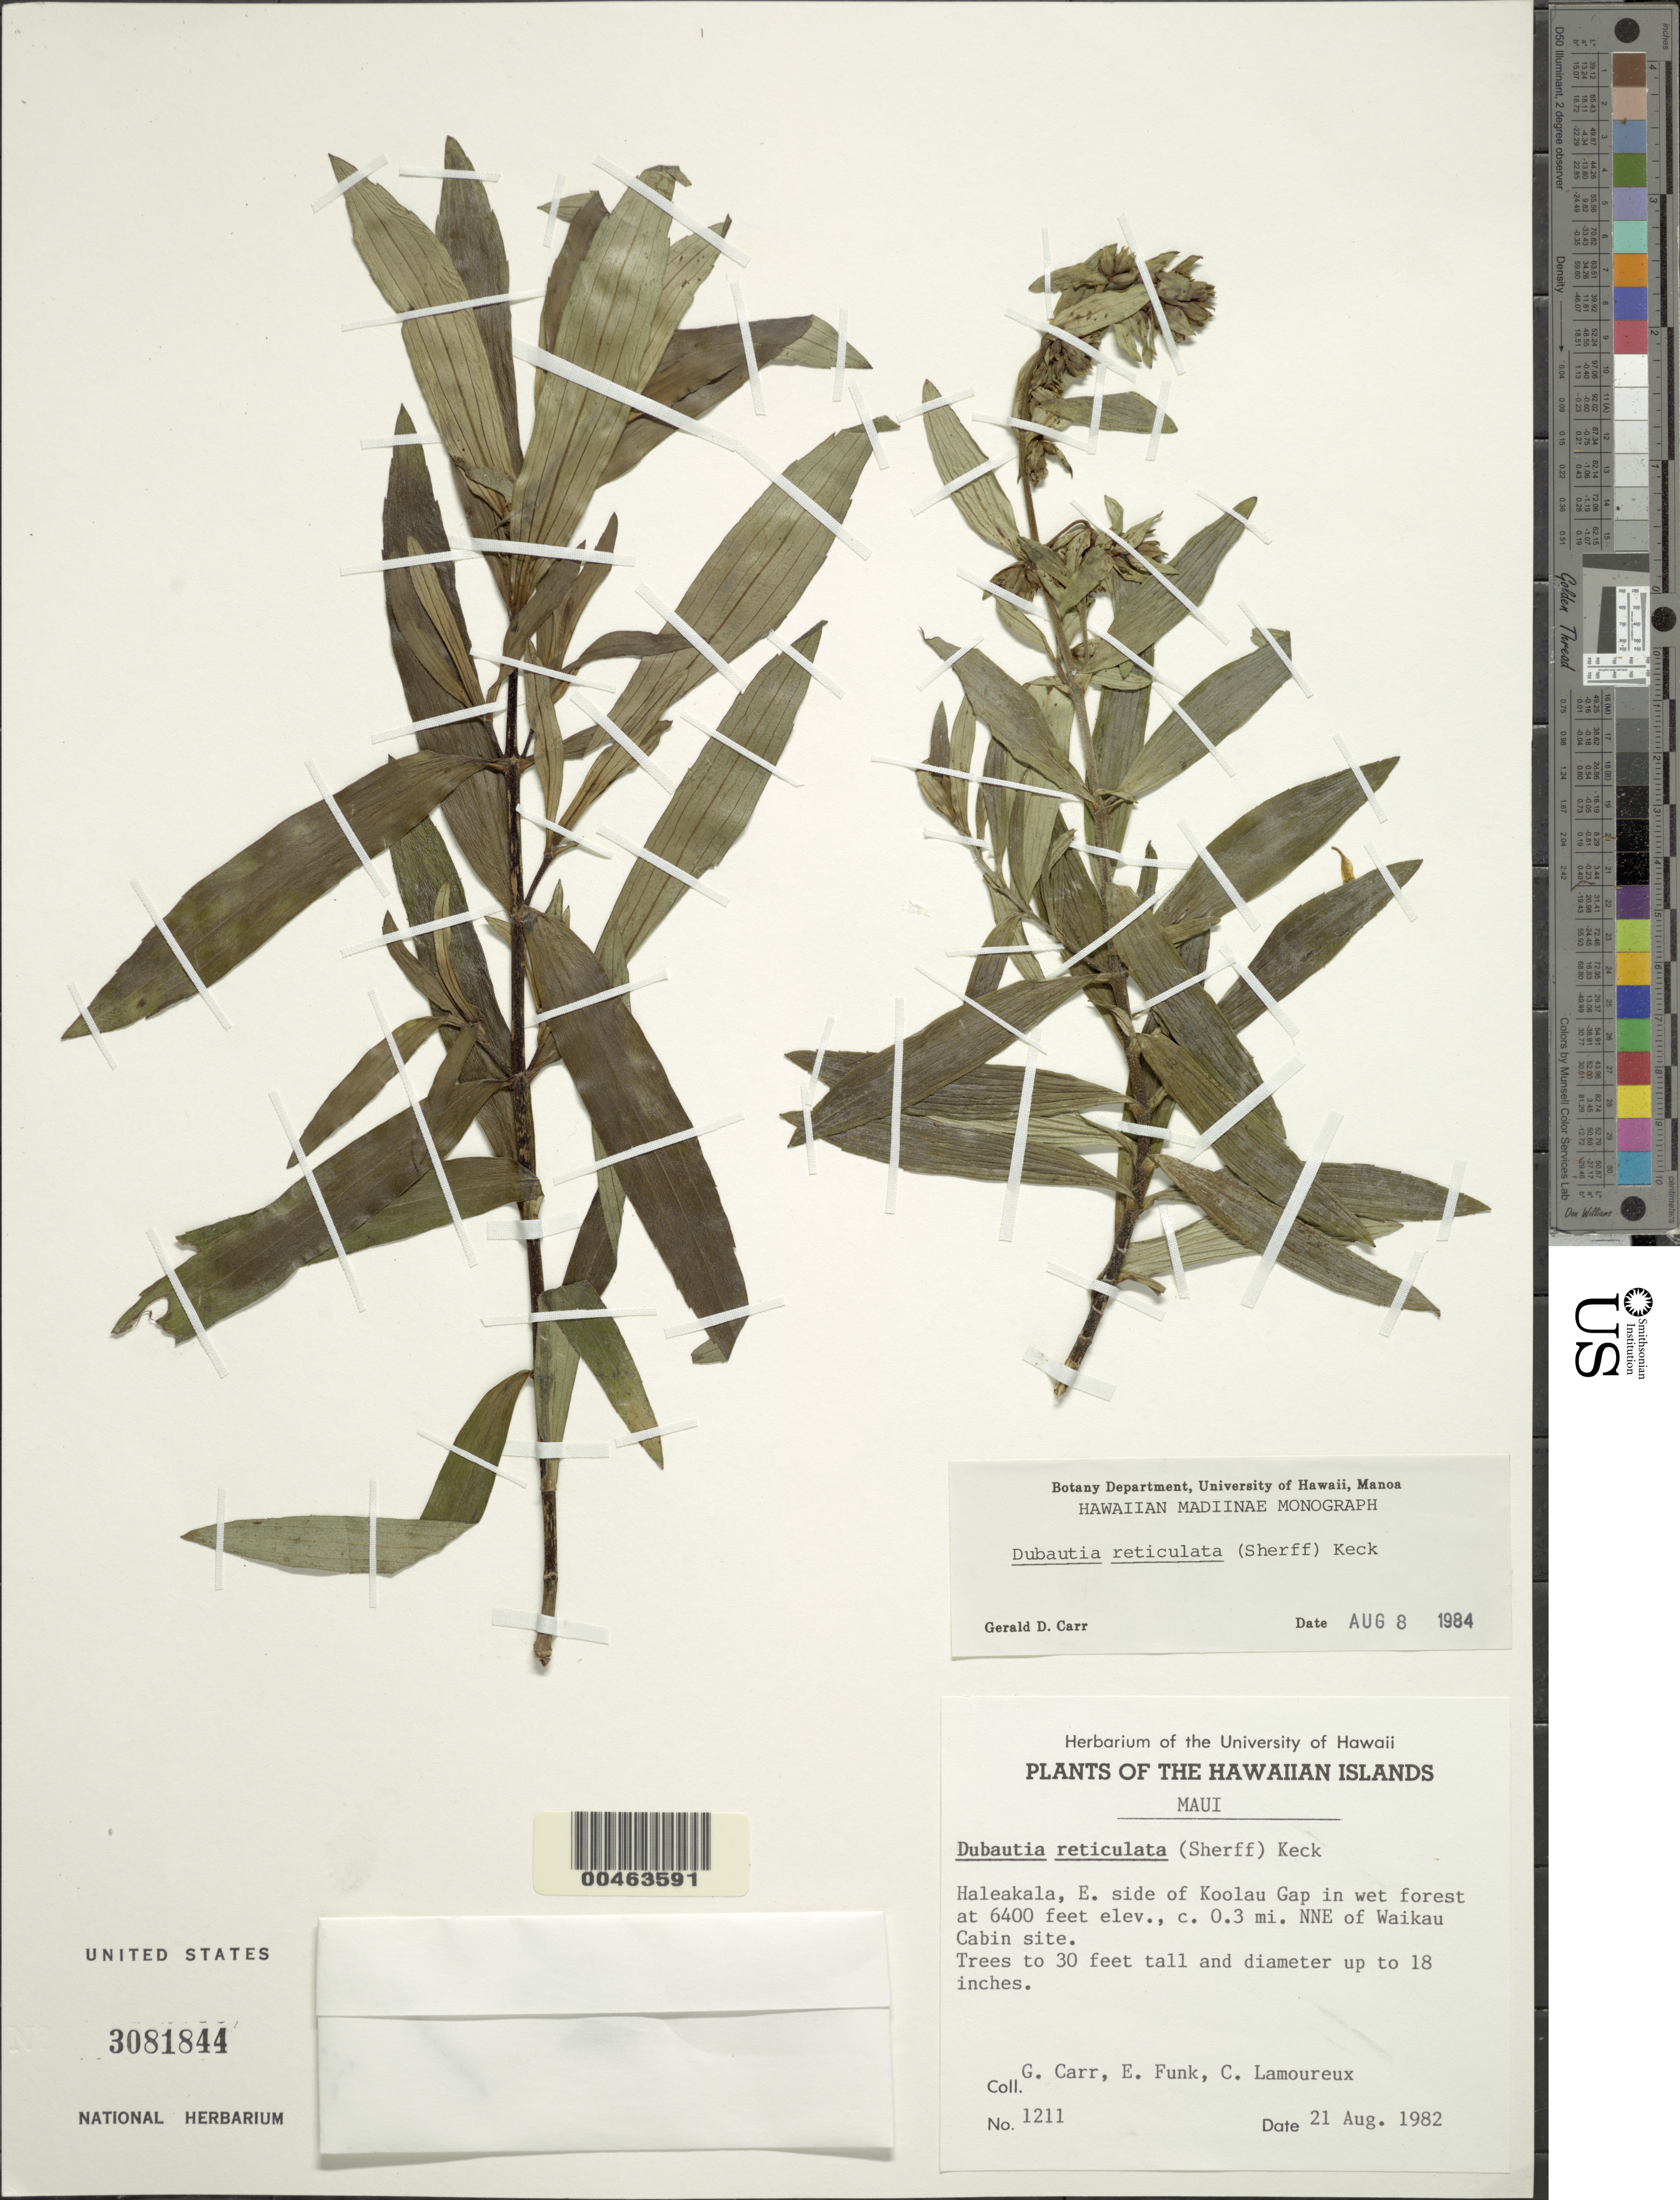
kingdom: Plantae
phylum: Tracheophyta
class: Magnoliopsida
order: Asterales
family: Asteraceae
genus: Dubautia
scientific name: Dubautia reticulata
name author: (Sherff) D.D. Keck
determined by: Carr, G. D.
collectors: G. D. Carr, E. Funk & C. Lamoureux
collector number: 1211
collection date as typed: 21 Aug 1982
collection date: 1982-08-21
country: United States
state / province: Hawaii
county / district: Maui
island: Maui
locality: Haleakala, E. side of Koolau Gap, c. 0.3 mi. NNE of Waikau Cabin site.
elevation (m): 1951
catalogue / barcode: US 3081844